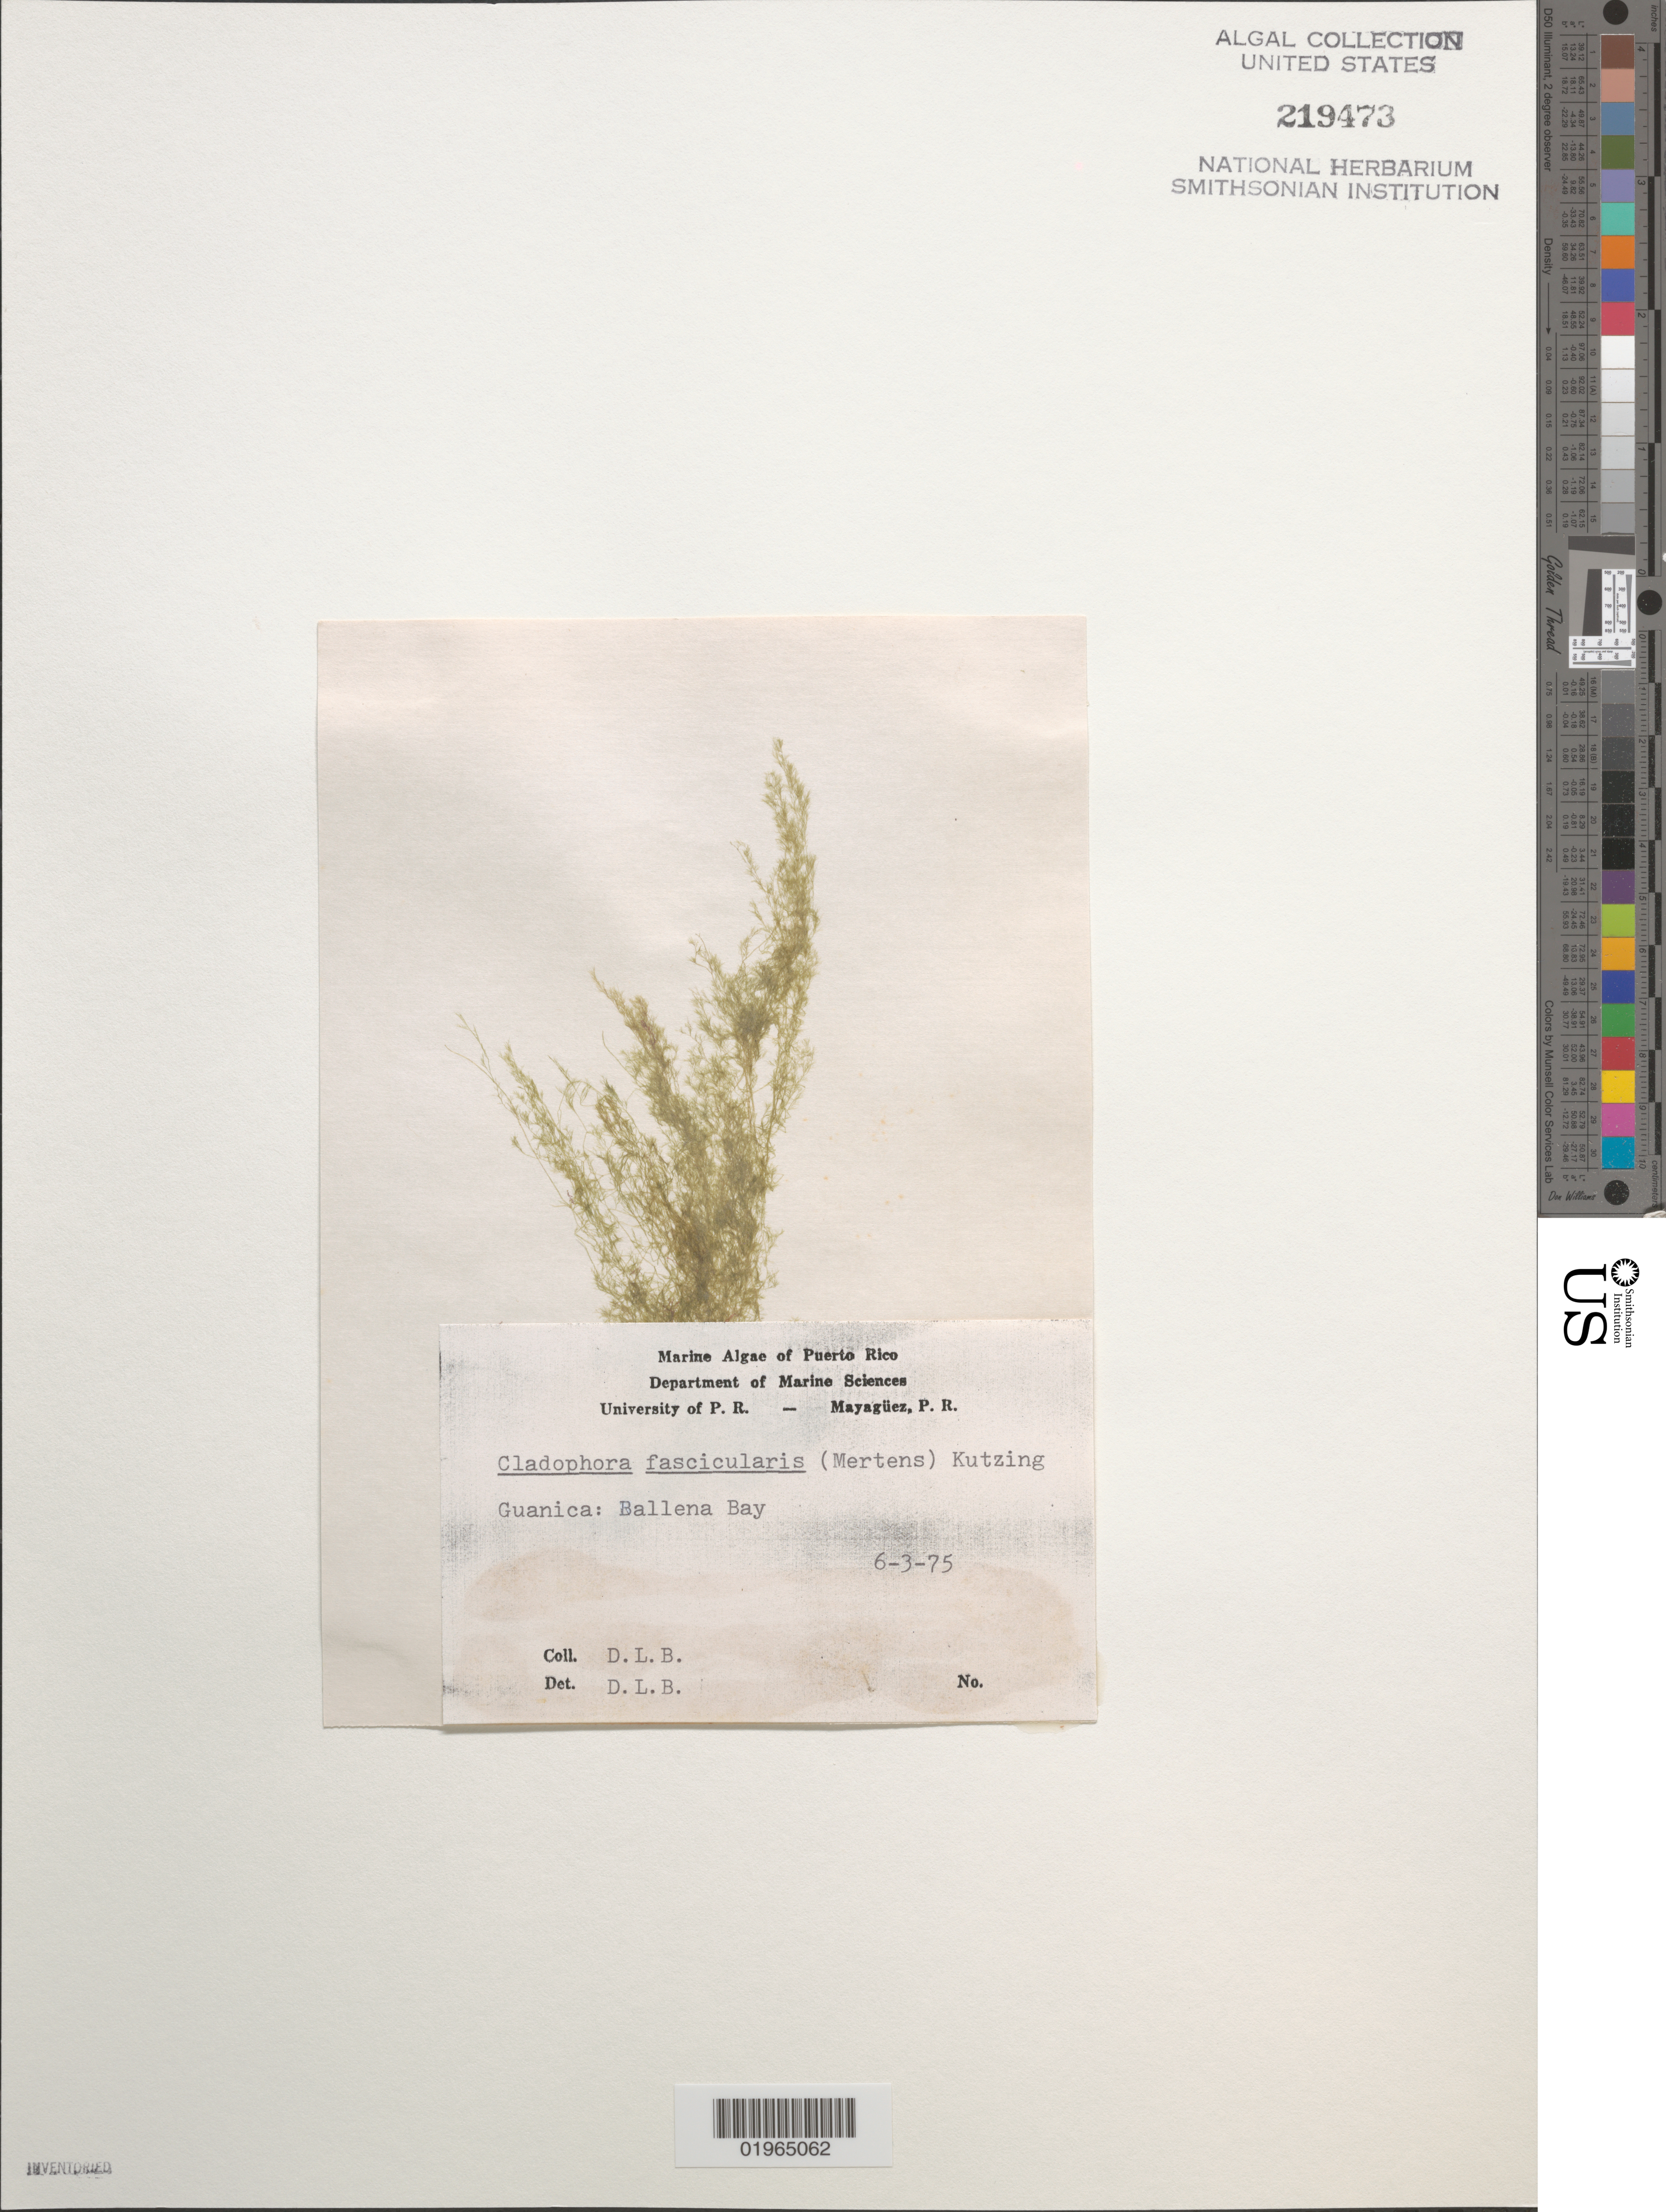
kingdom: Plantae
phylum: Chlorophyta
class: Ulvophyceae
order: Ulvales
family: Ulvaceae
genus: Ulva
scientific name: Ulva linza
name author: L.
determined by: Algae name updating Project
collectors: D.L. Ballantine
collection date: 1975-06-03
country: Puerto Rico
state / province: Guanica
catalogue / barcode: US 219473